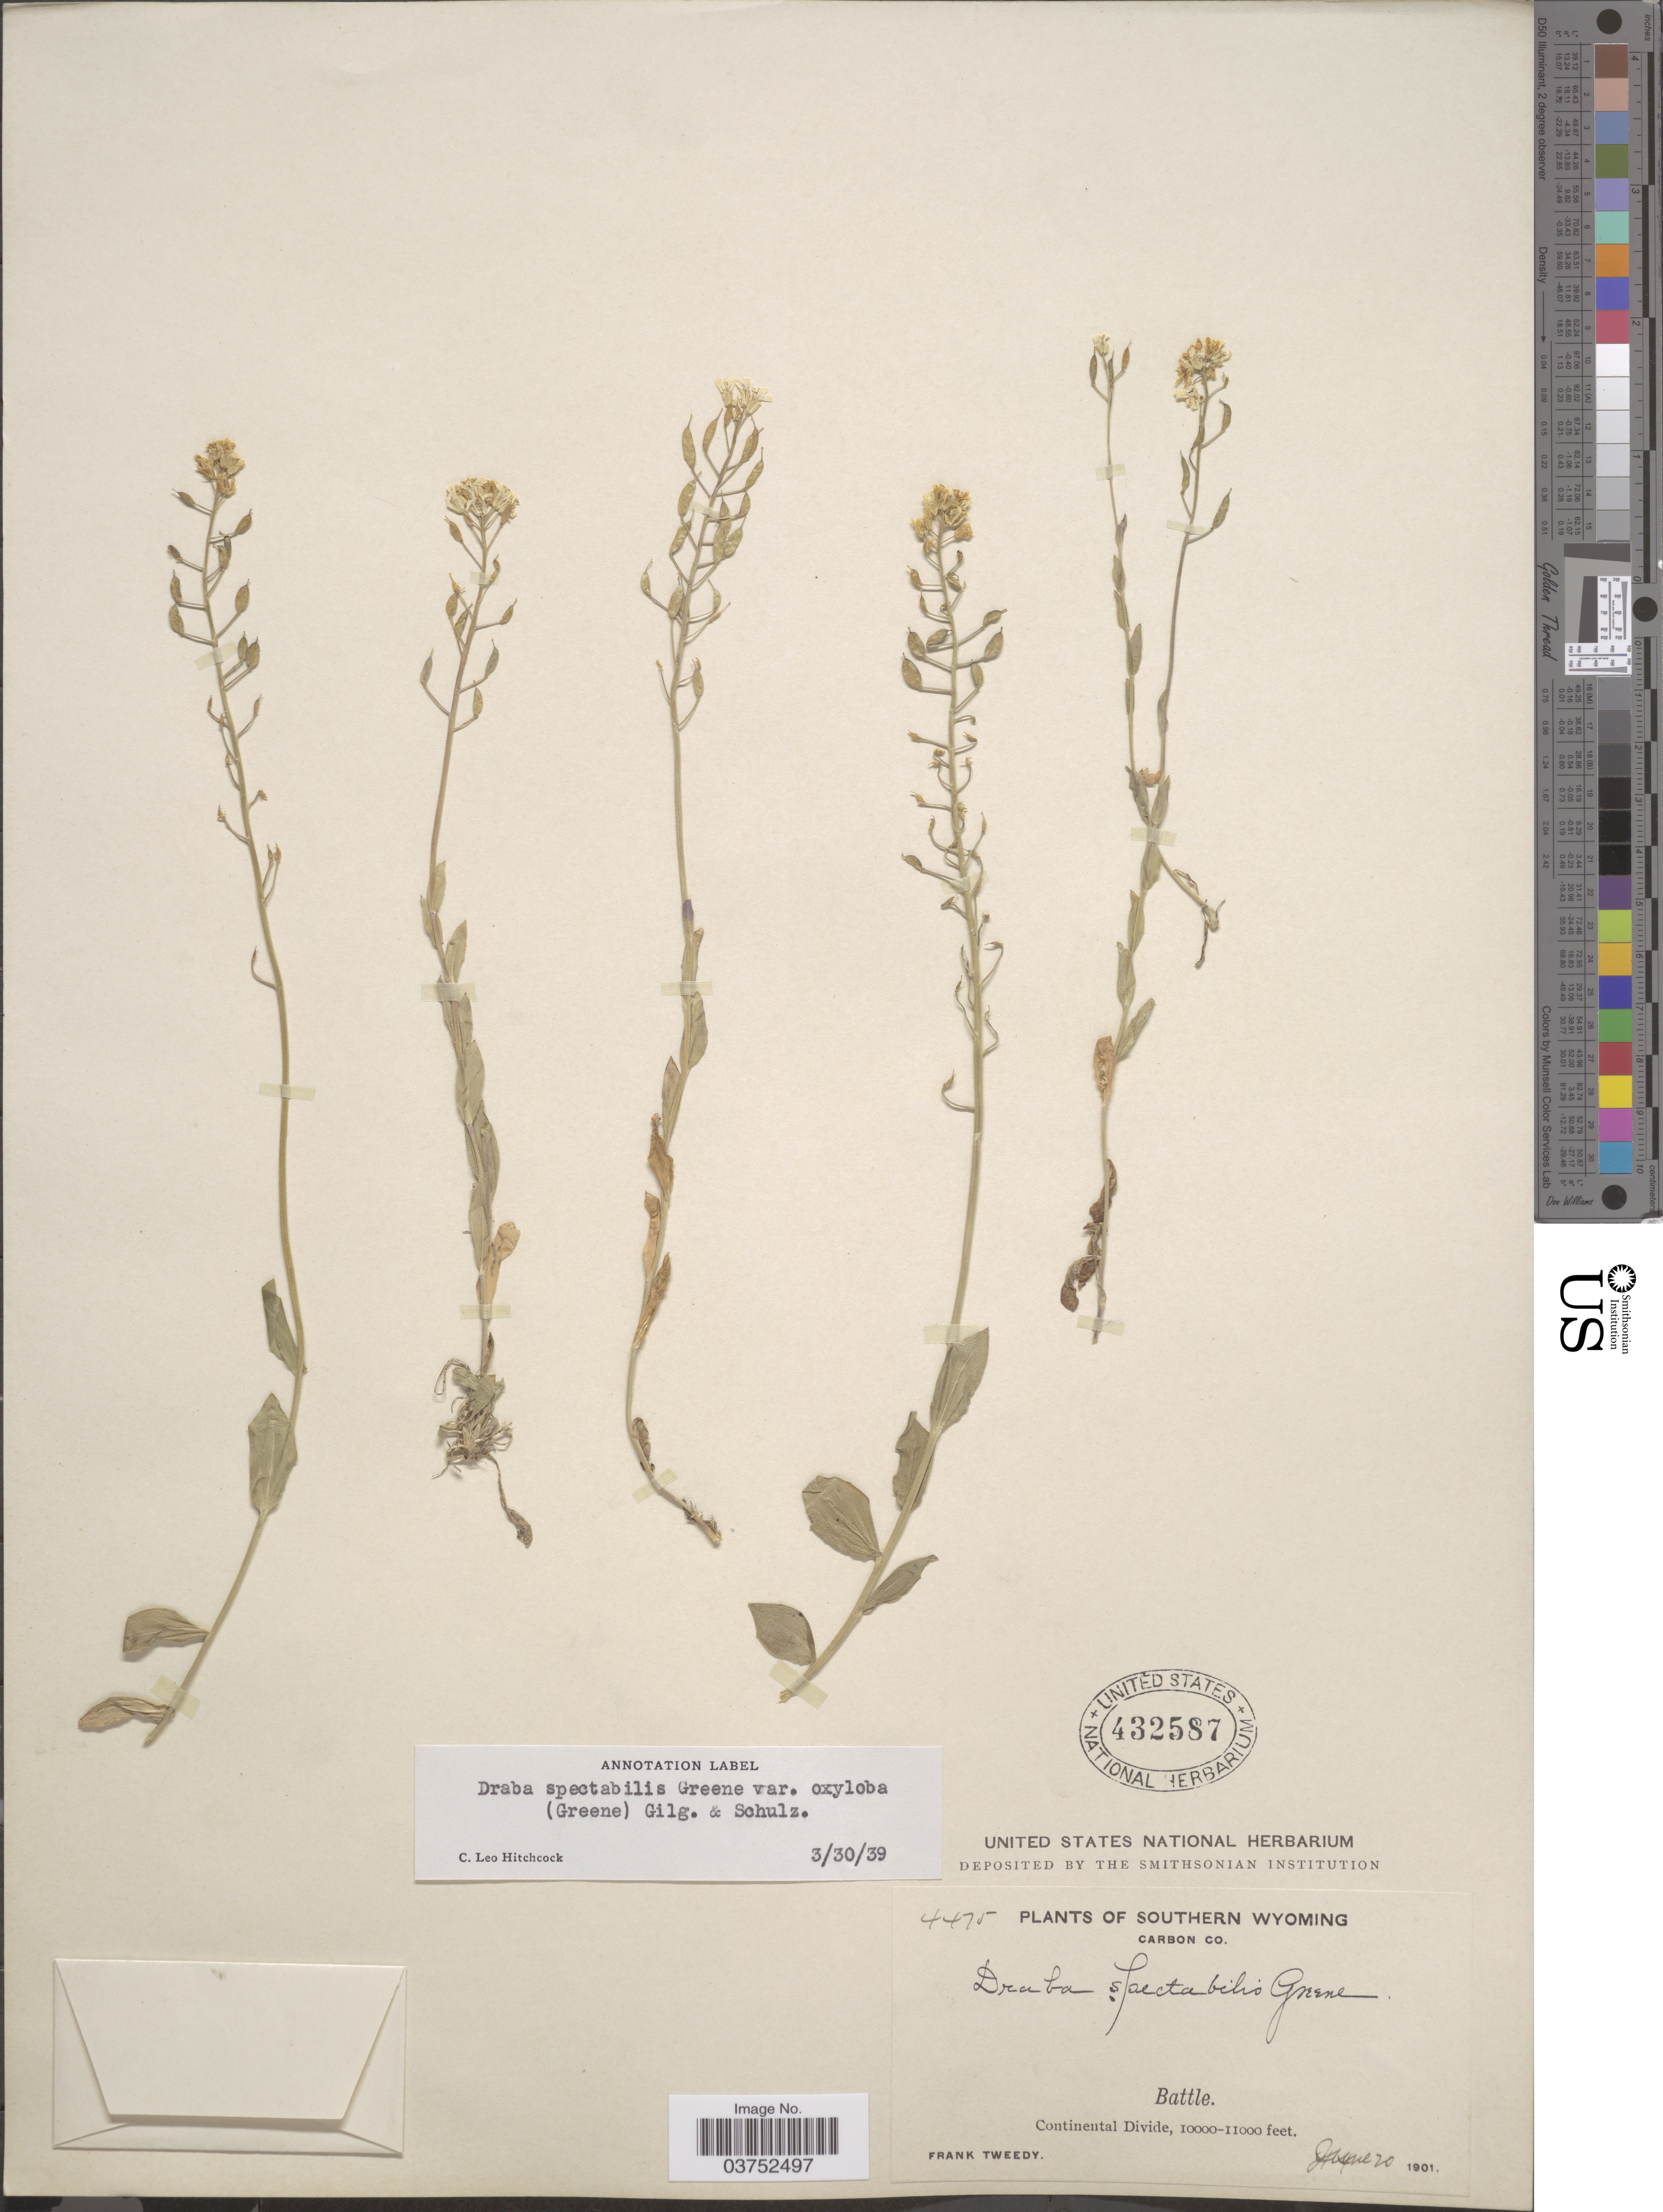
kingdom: Plantae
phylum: Tracheophyta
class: Magnoliopsida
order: Brassicales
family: Brassicaceae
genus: Draba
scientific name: Draba spectabilis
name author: Greene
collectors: F. Tweedy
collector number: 4475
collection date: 1901-06-20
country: United States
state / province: Wyoming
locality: Southern Wyoming. Carbon Co. Battle. Continental Divide.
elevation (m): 3048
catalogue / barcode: US 432587